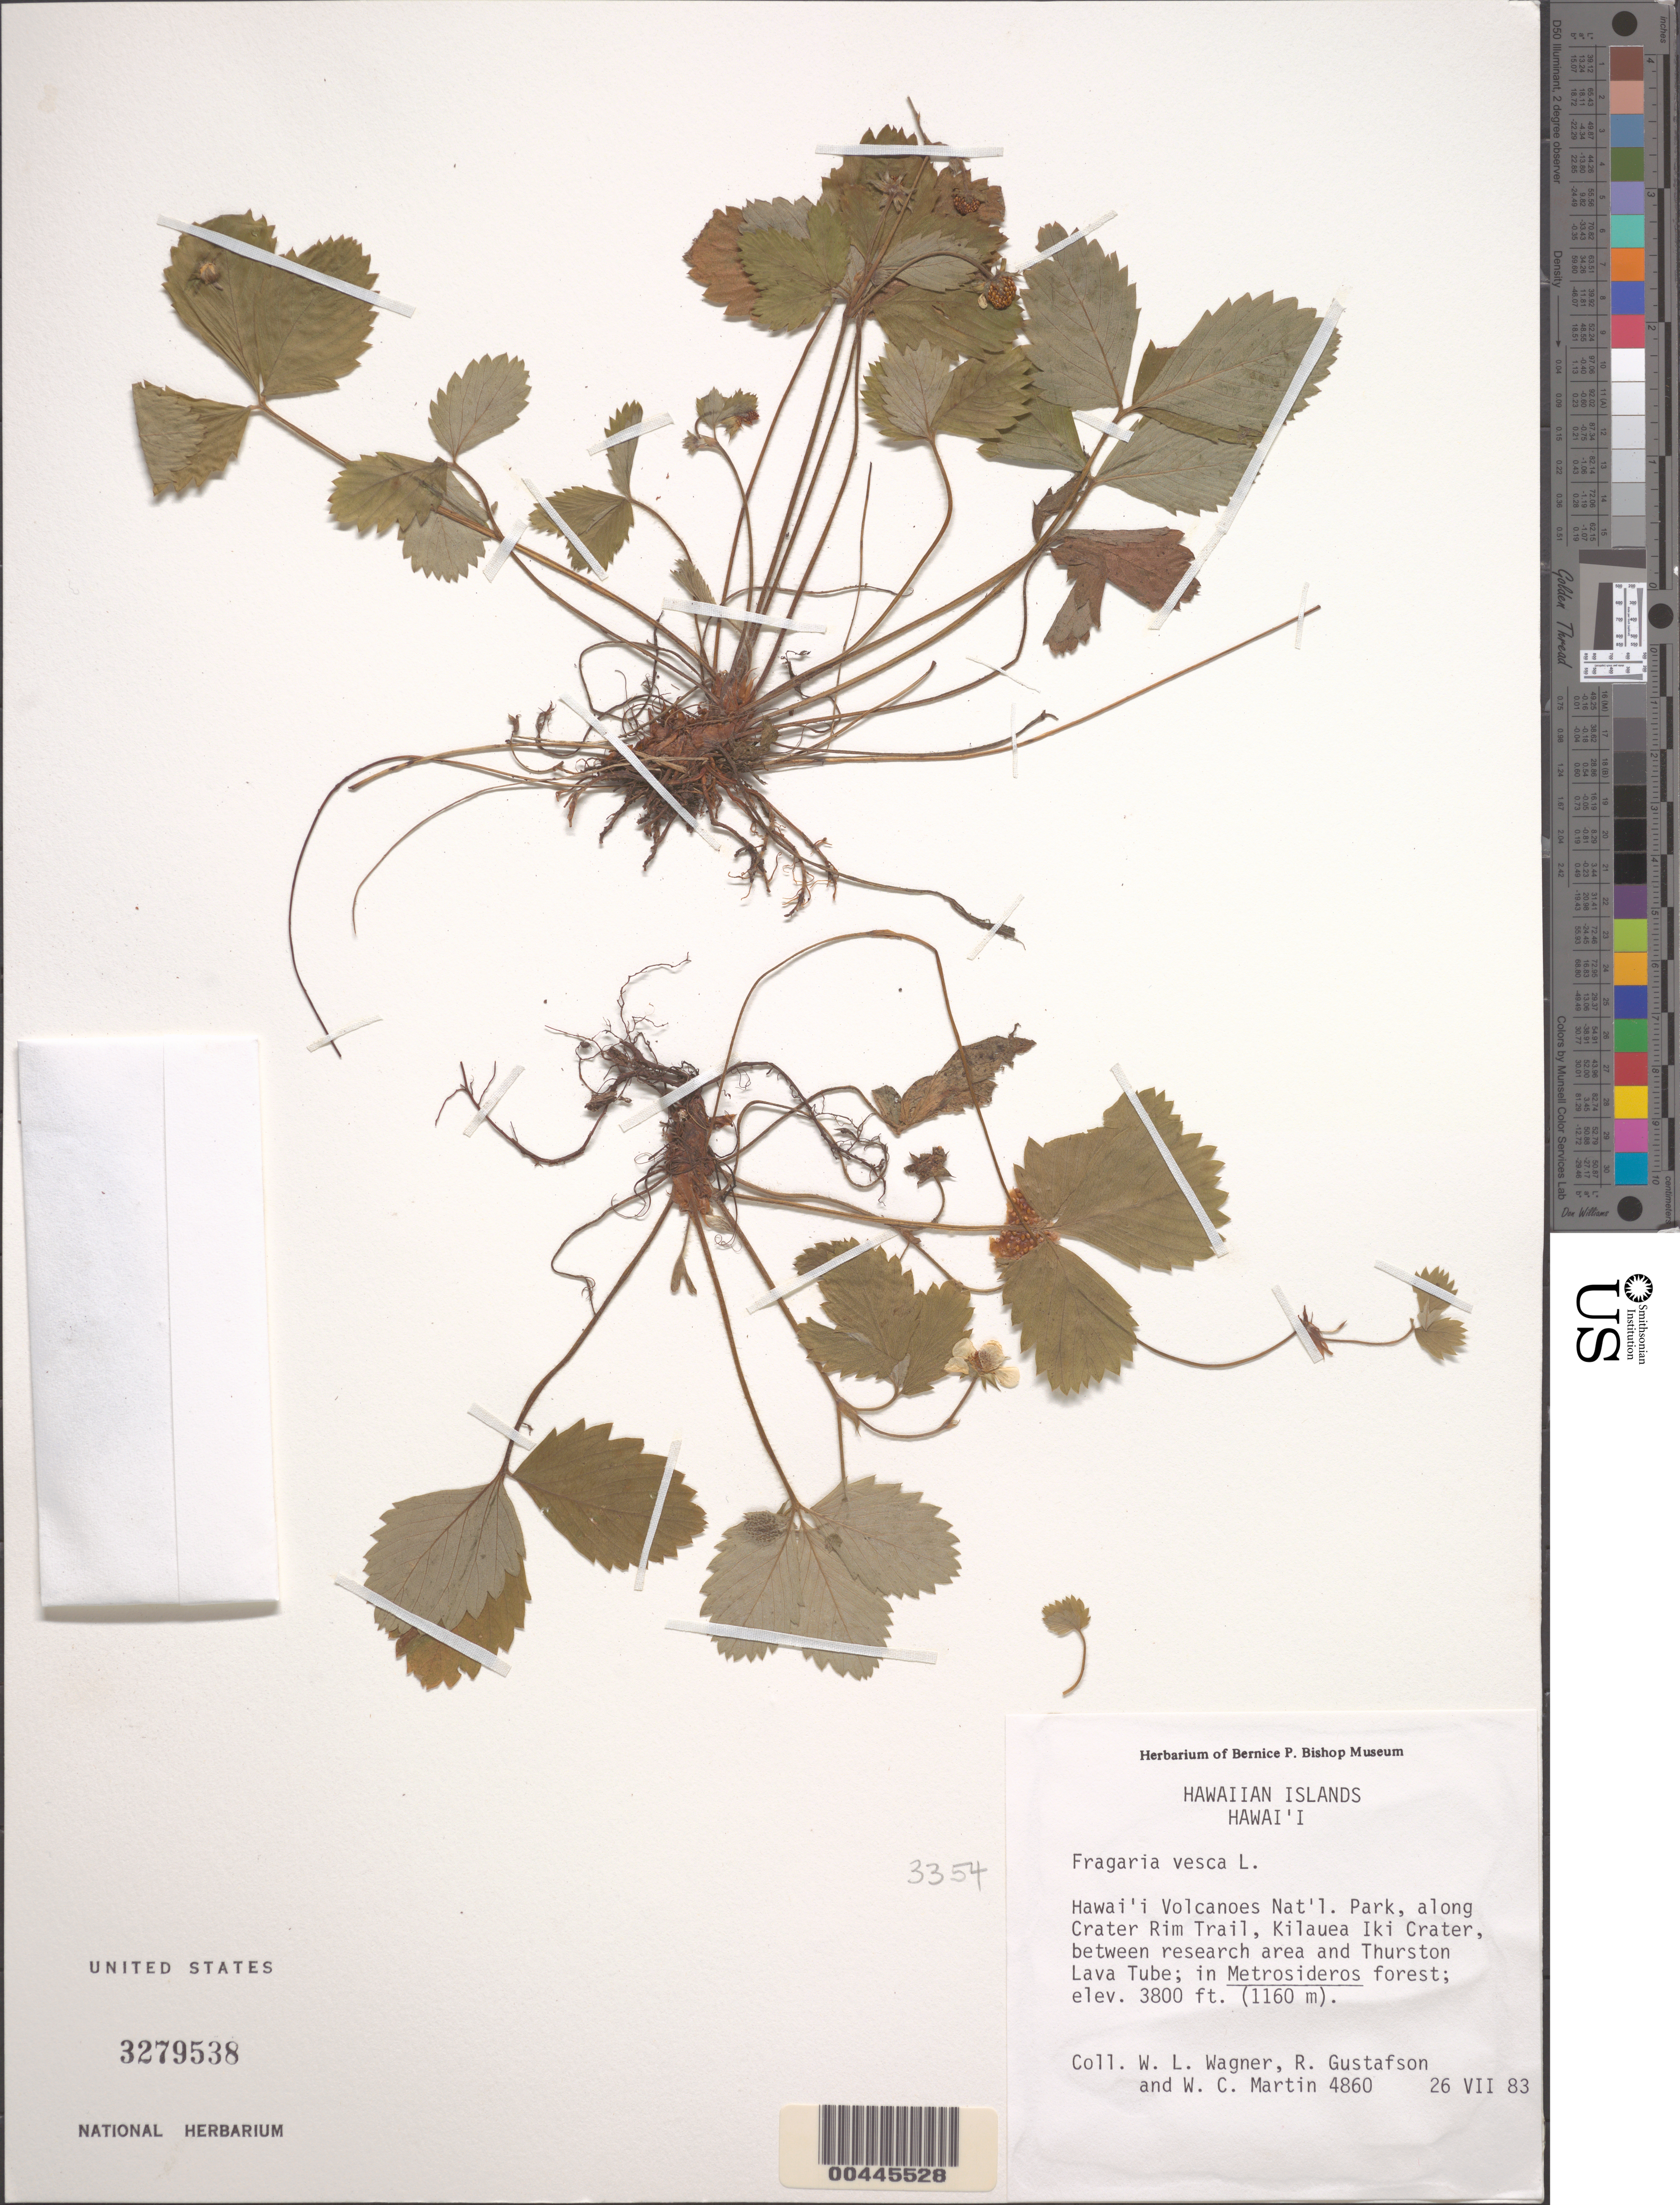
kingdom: Plantae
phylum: Tracheophyta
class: Magnoliopsida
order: Rosales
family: Rosaceae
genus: Fragaria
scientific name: Fragaria vesca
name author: L.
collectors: W. L. Wagner, R. Gustafson & W. C. Martin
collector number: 4860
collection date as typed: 26 Jul 1983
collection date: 1983-07-26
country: United States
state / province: Hawaii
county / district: Hawaii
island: Hawaii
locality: Hawaii Volcanos Nationl Park, along Crater Rim Trail, Kilauea Iki Crater, between research area and Thurston Lava Tube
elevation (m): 1160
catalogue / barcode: US 3279538